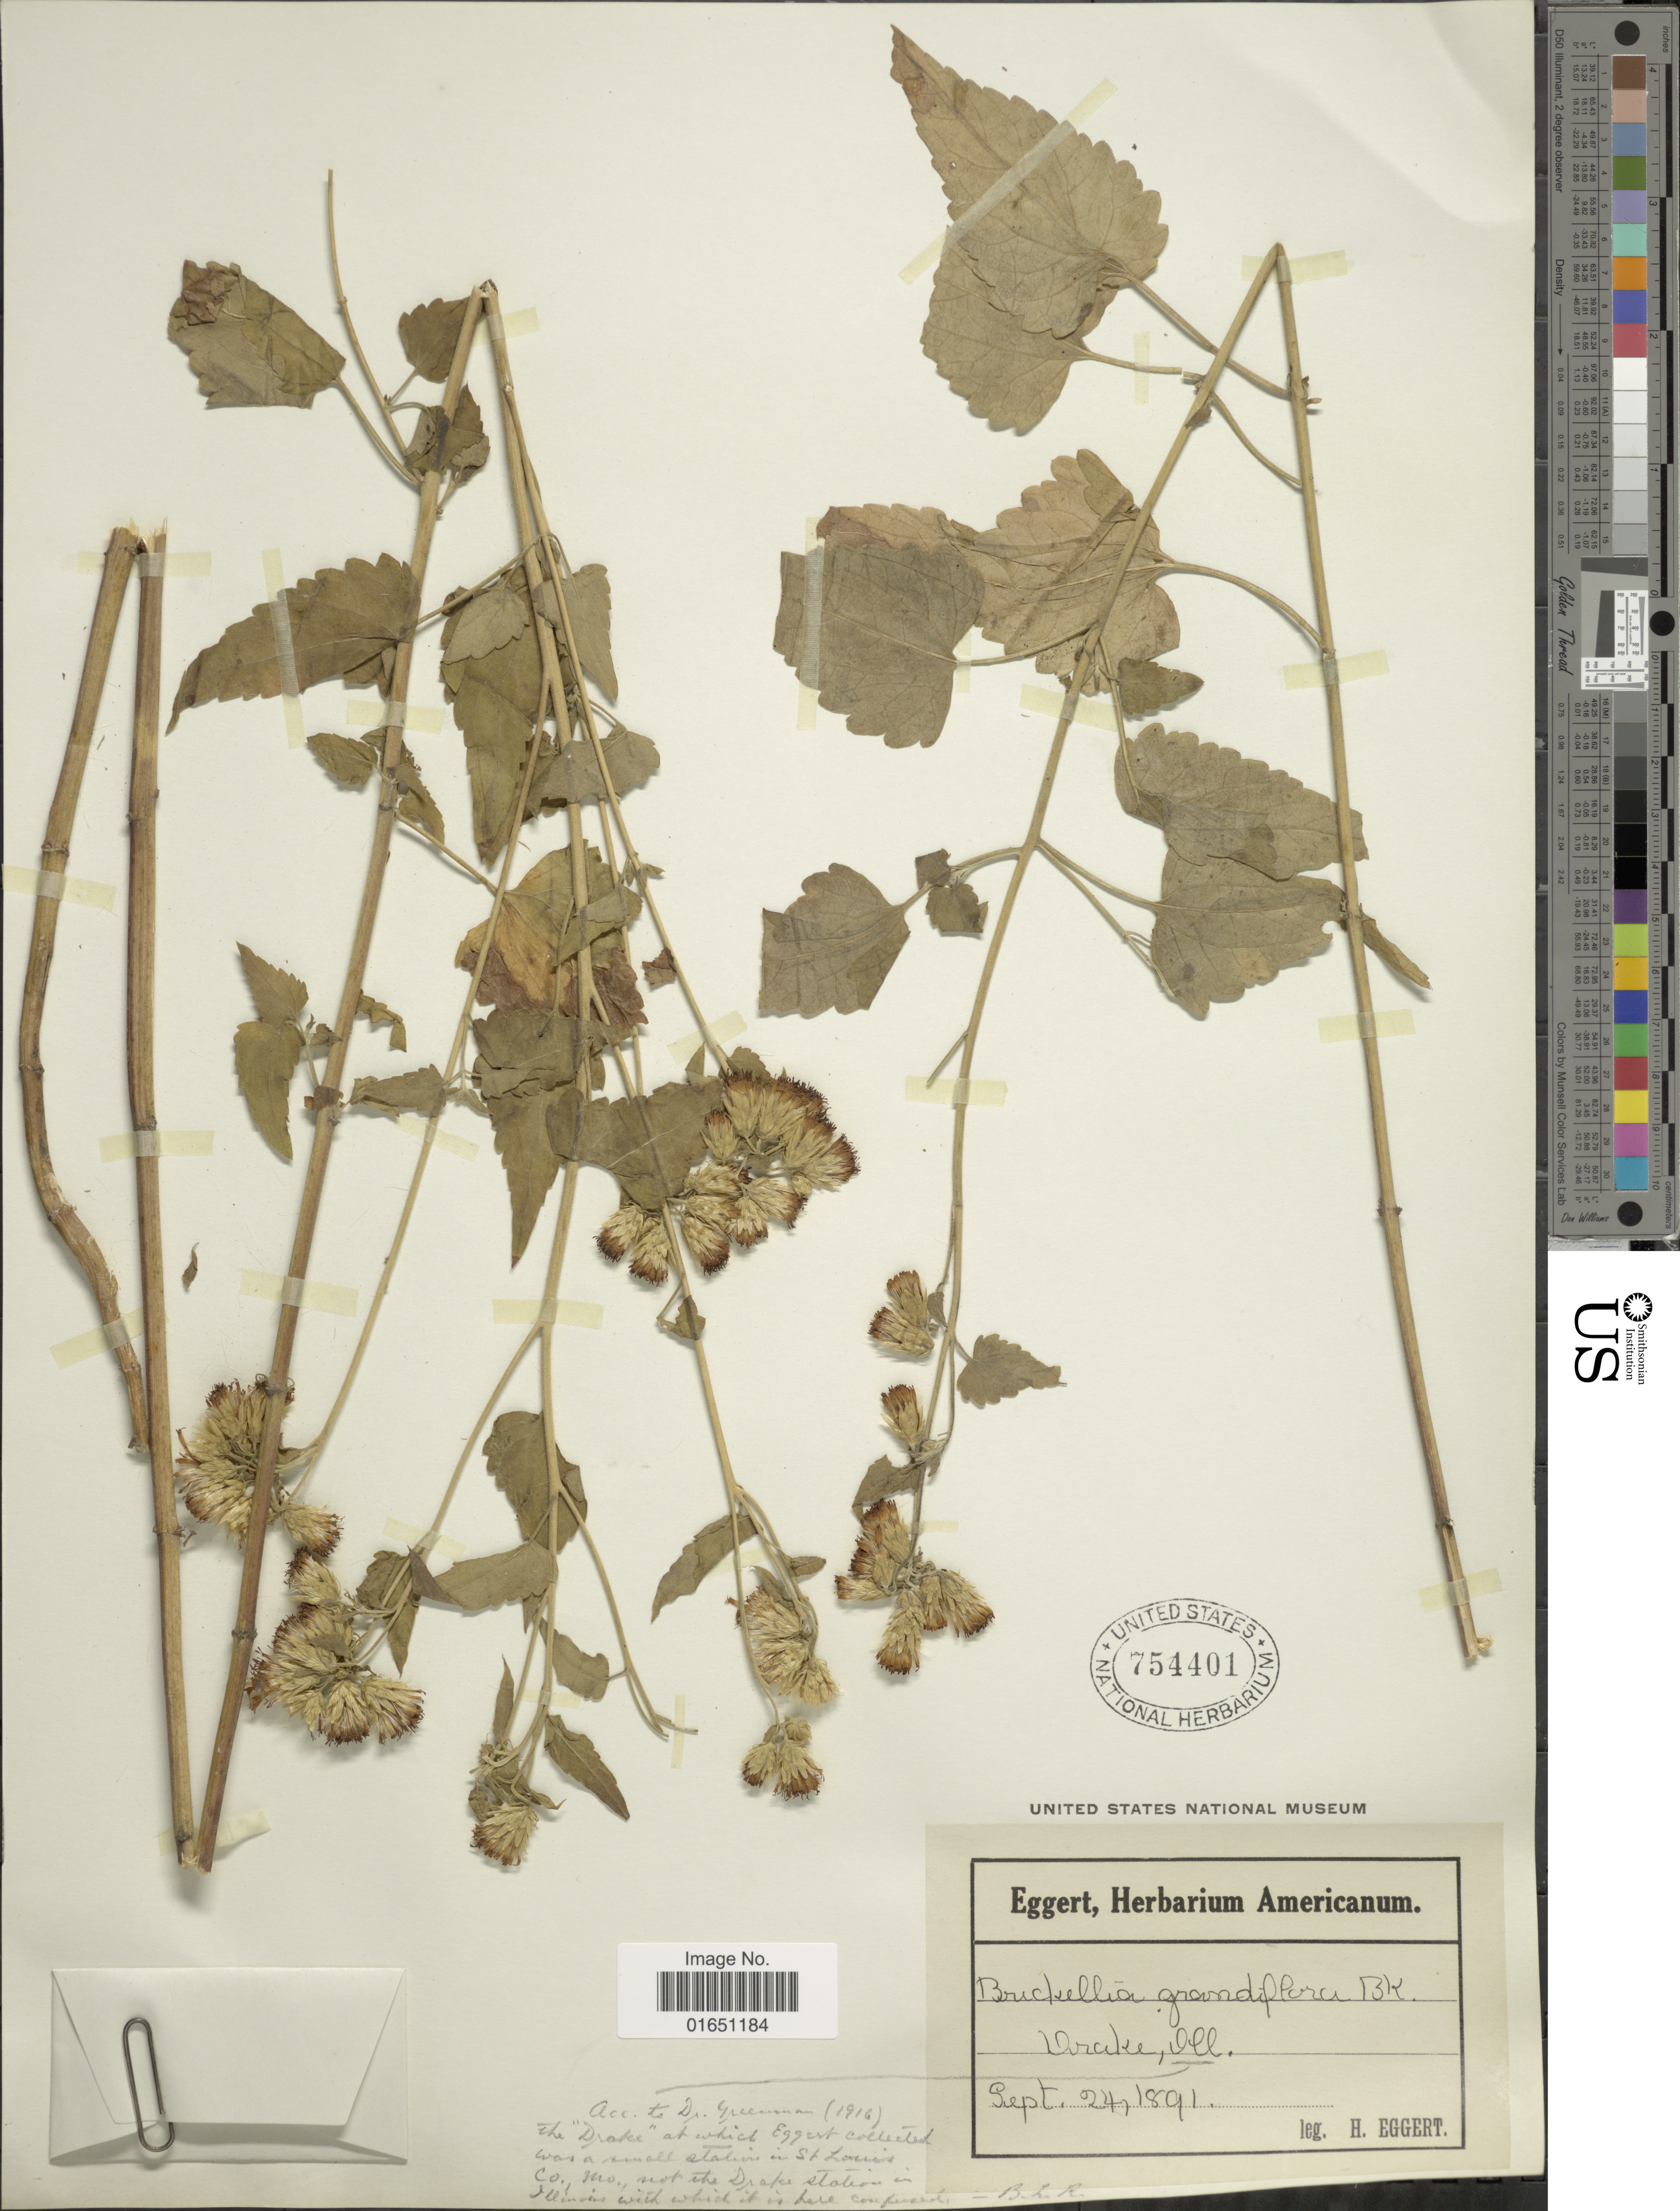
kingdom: Plantae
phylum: Tracheophyta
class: Magnoliopsida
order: Asterales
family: Asteraceae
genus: Brickellia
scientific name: Brickellia grandiflora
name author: (Hook.) Nutt.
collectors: H. Eggert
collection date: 1891-09-24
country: United States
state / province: Illinois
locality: Drake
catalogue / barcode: US 754401